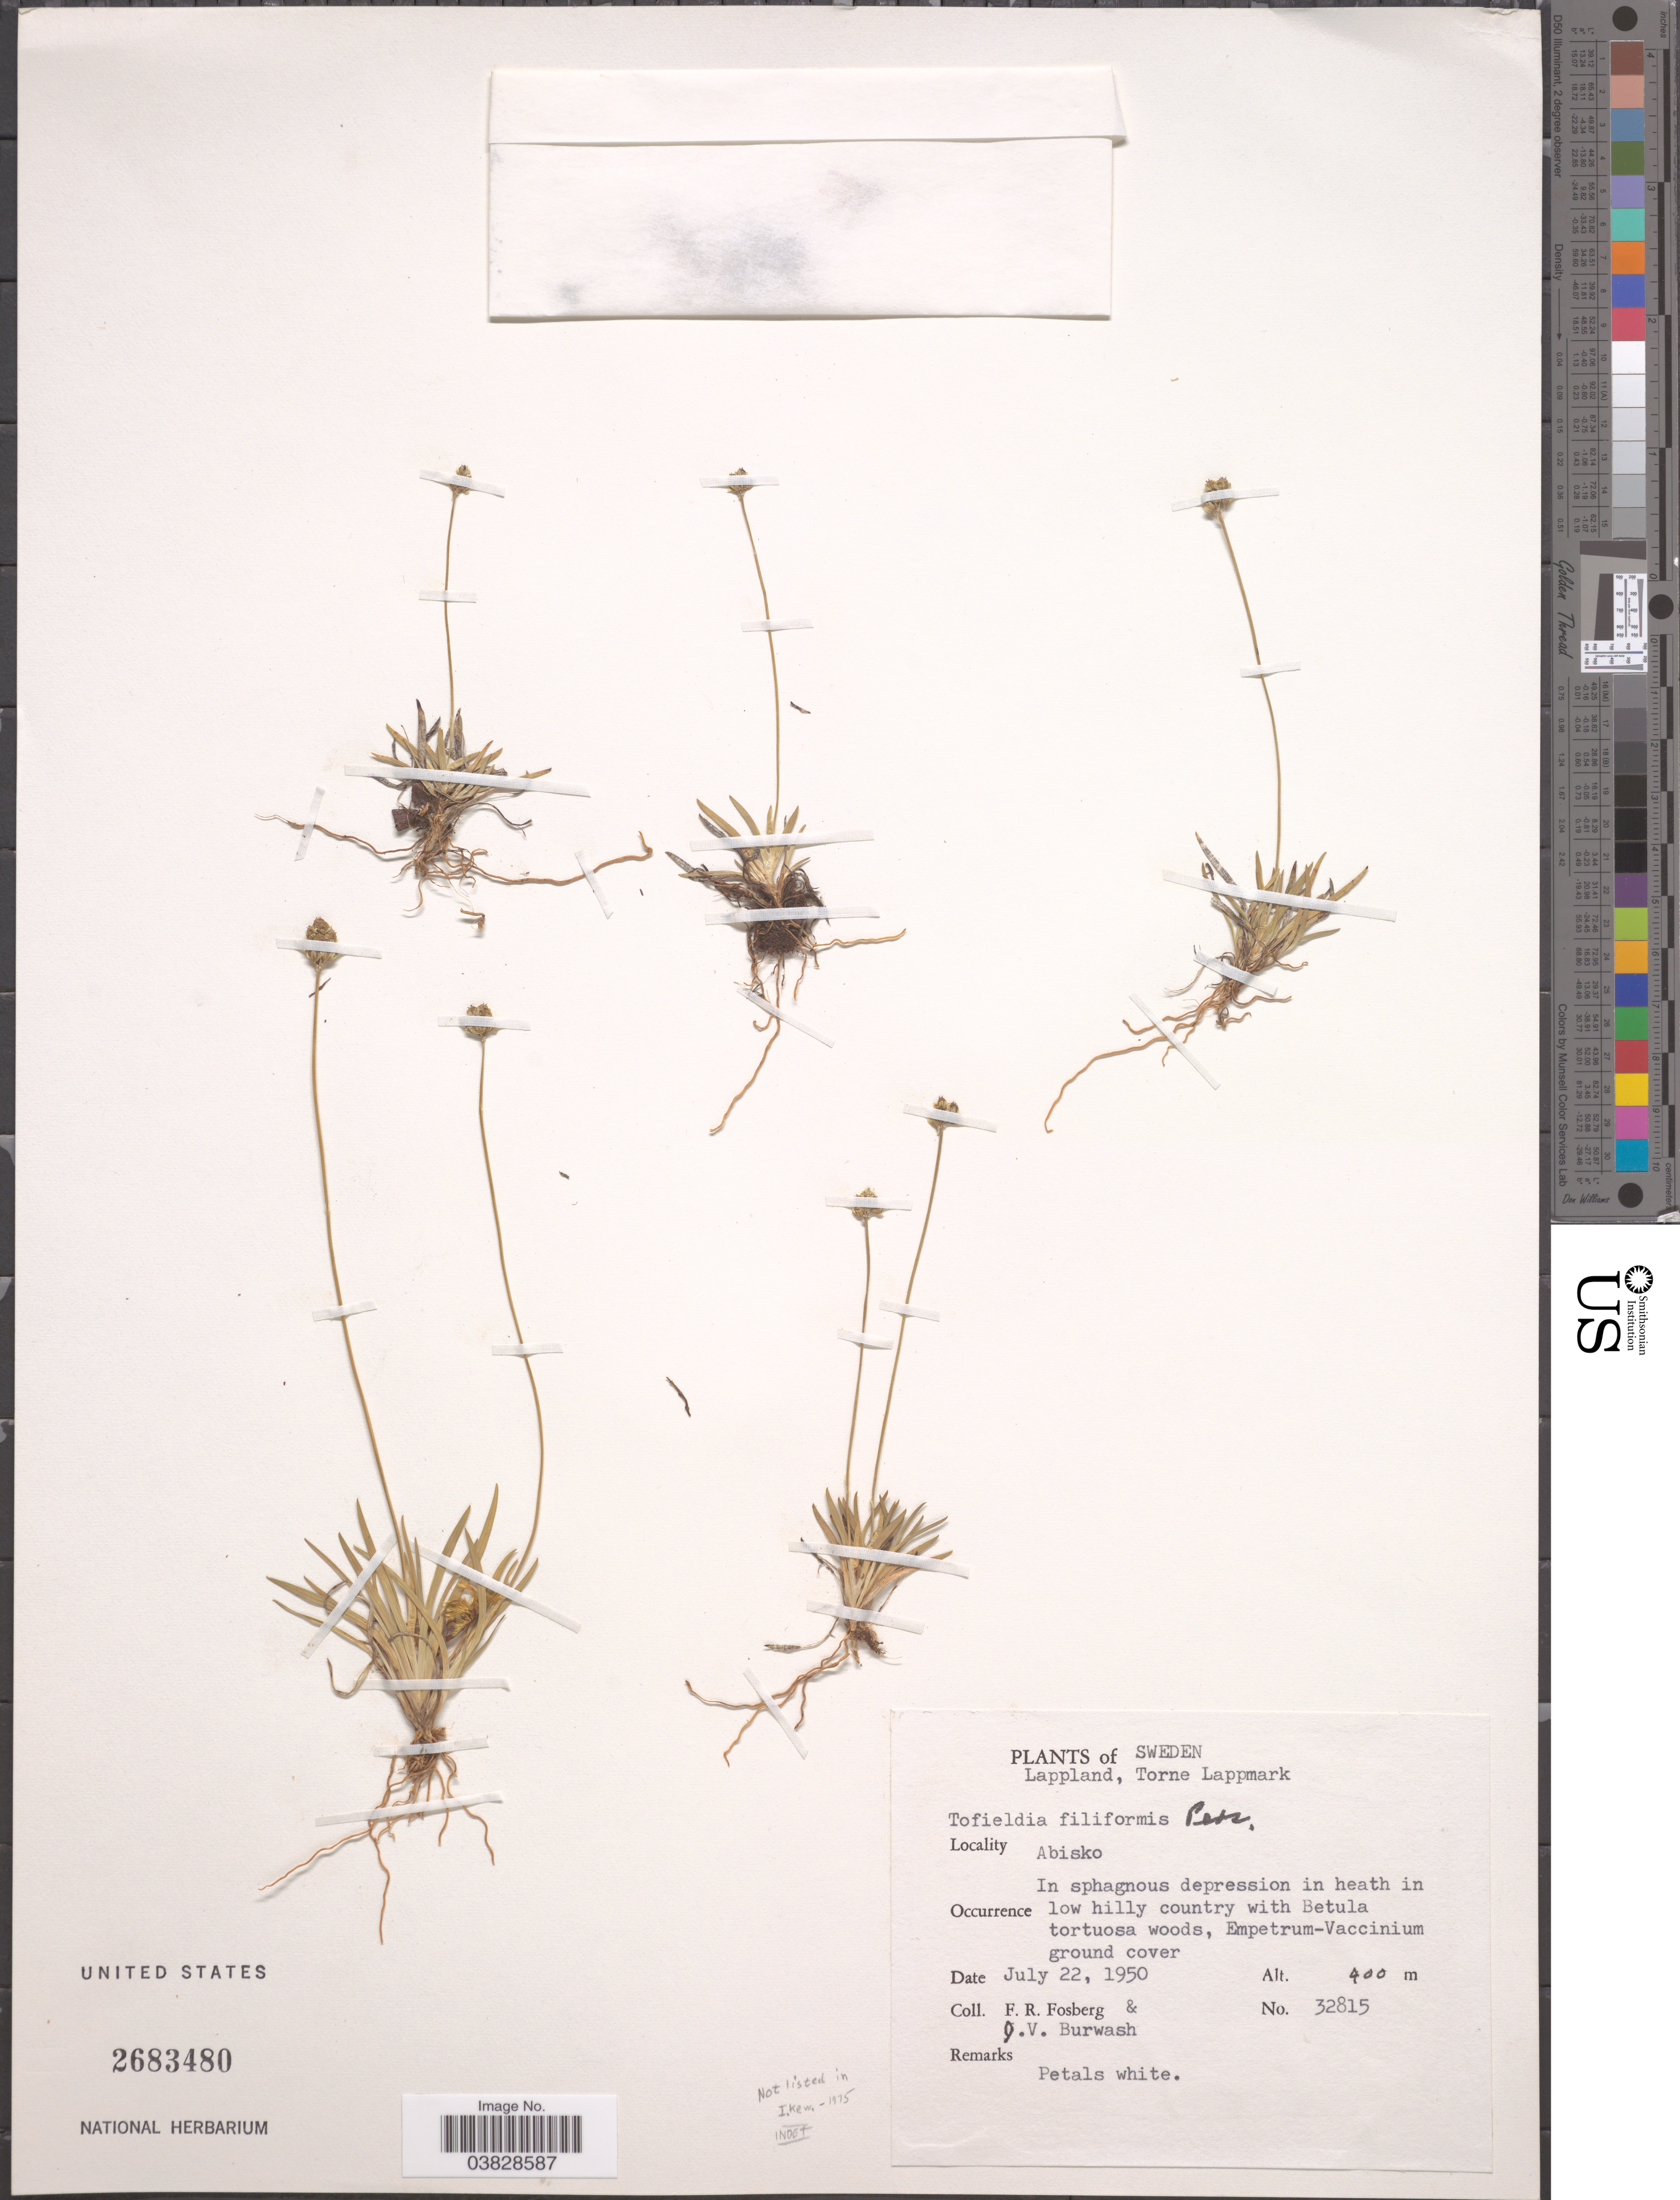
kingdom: Plantae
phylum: Tracheophyta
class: Liliopsida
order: Alismatales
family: Tofieldiaceae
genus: Tofieldia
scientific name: Tofieldia sp.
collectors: F. R. Fosberg & J. Burwash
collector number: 32815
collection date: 1950-07-22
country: Sweden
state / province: Norrbotten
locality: Lappland, Torne Lappmark. Abisko.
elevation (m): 400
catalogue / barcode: US 2683480